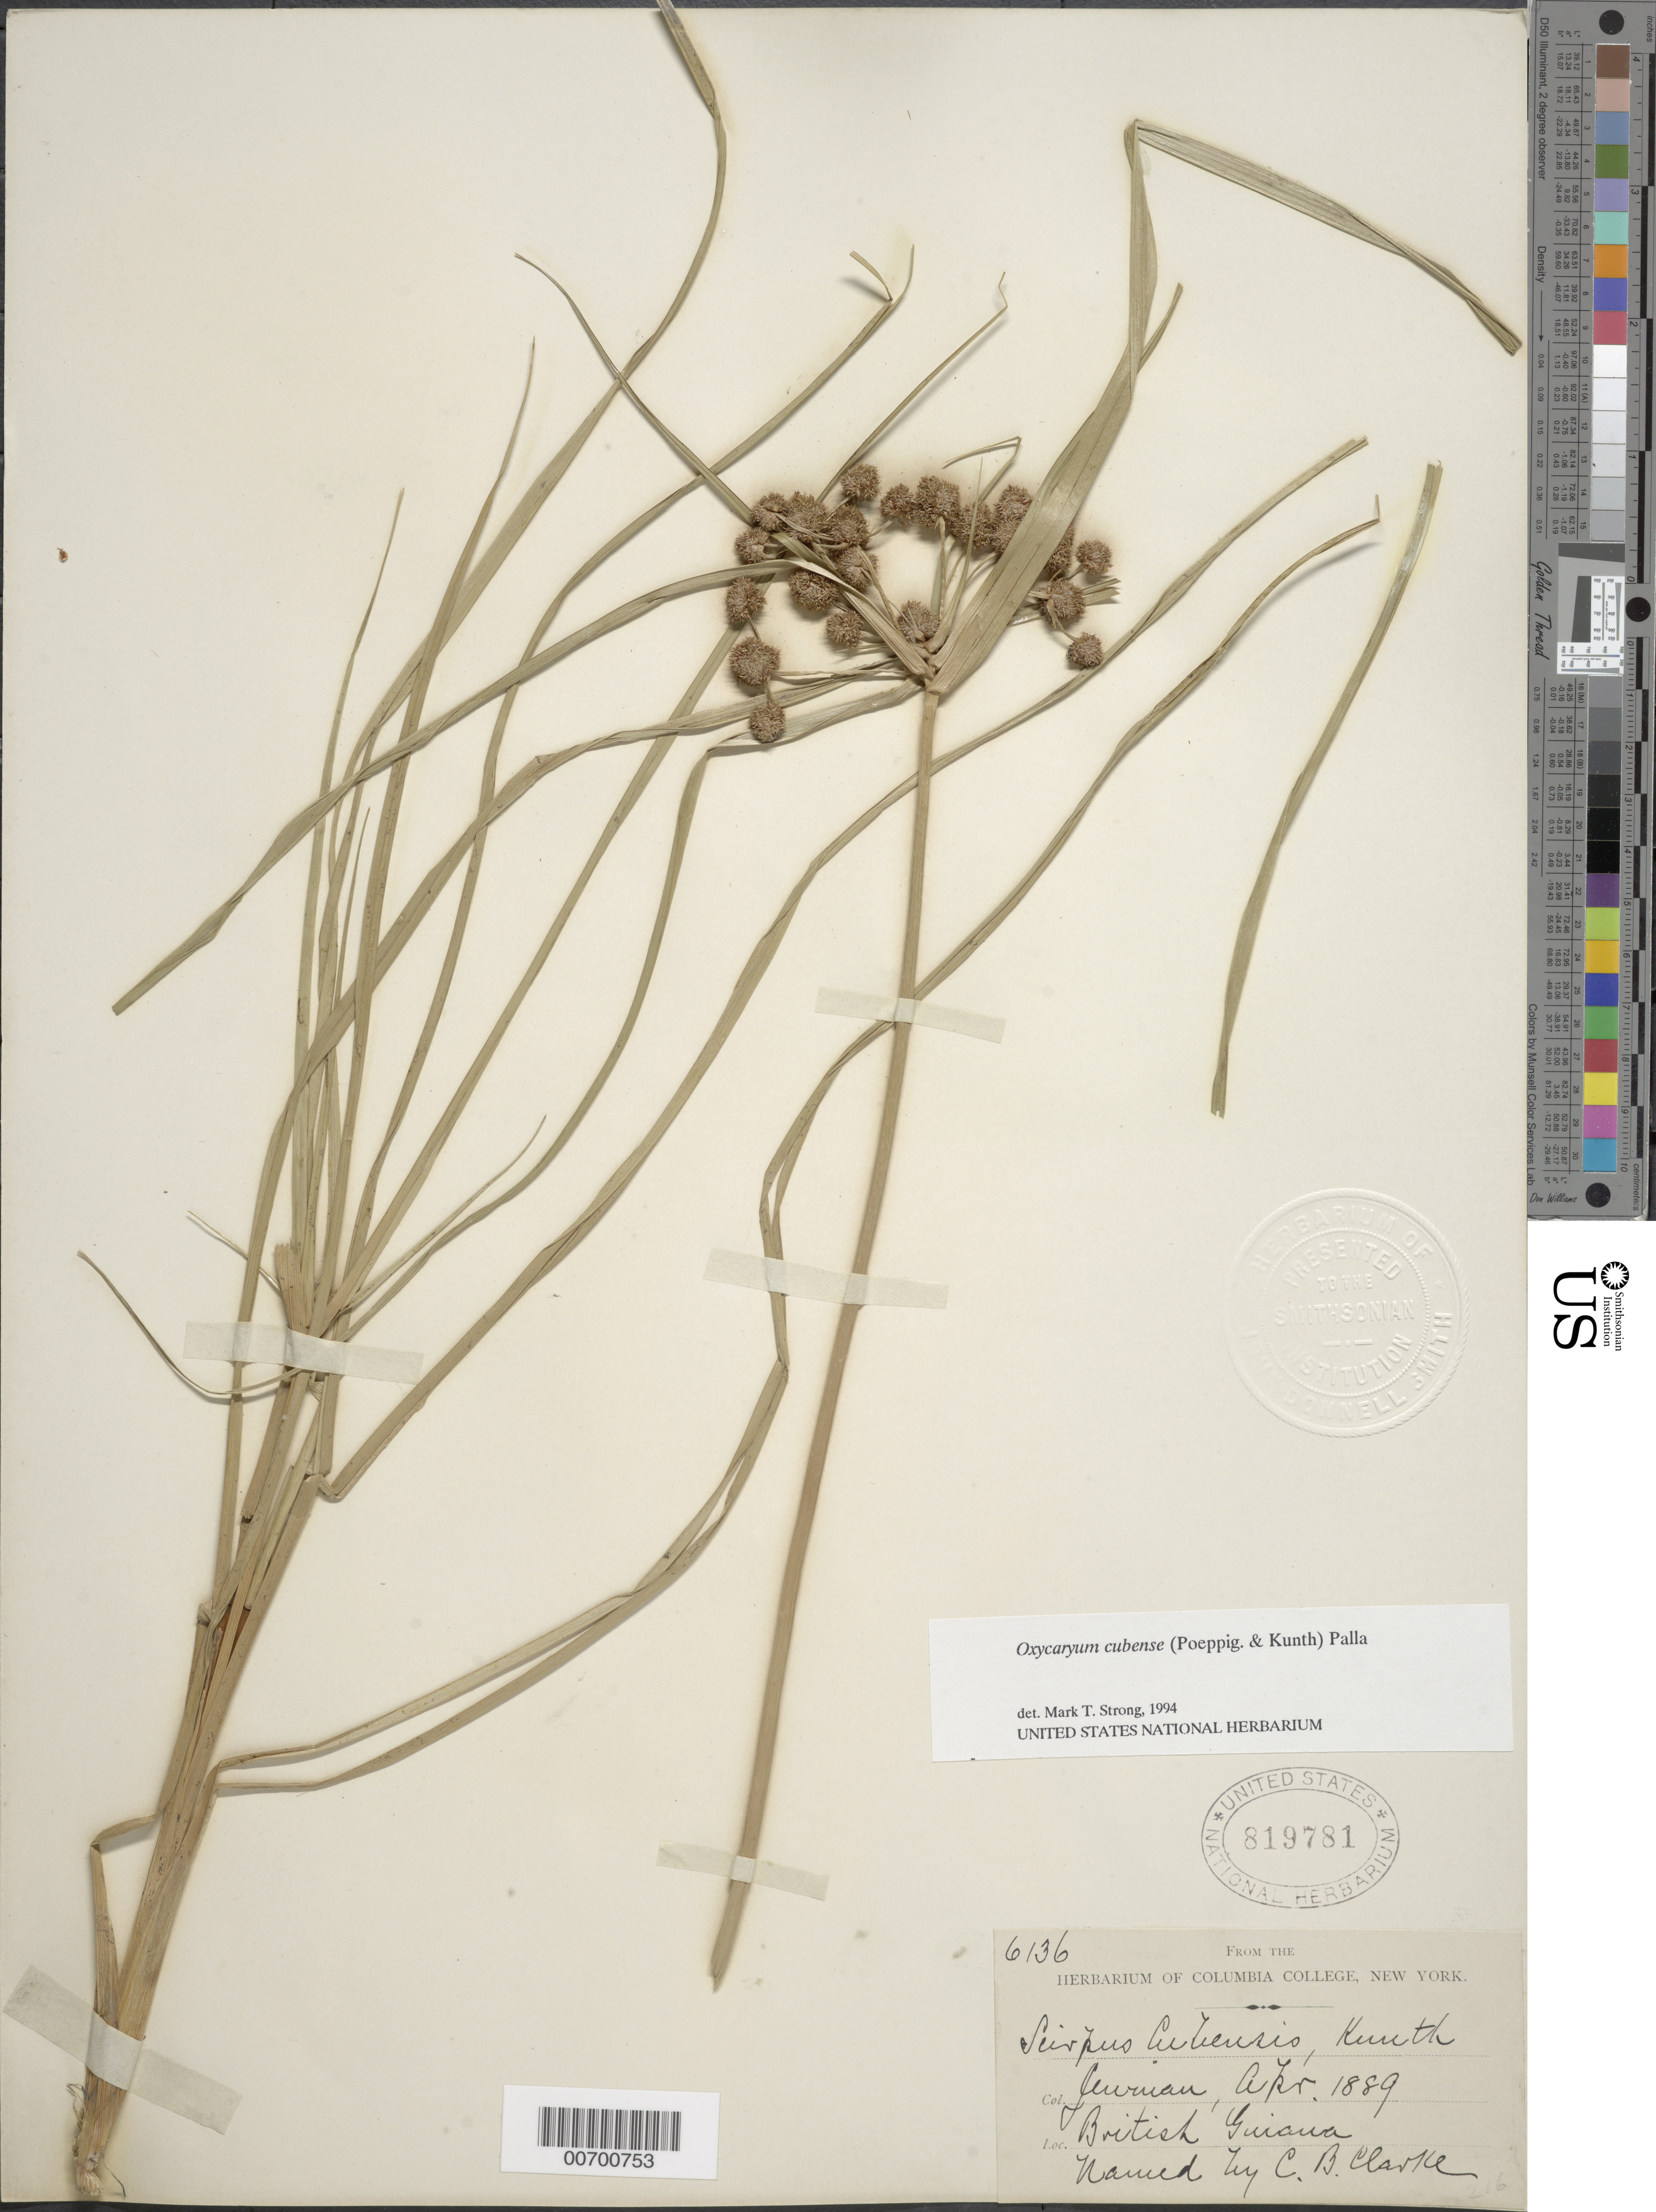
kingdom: Plantae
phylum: Tracheophyta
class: Liliopsida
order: Poales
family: Cyperaceae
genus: Cyperus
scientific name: Cyperus blepharoleptos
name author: Steud.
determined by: Strong, M. T., (US), Smithsonian Institution - National Museum of Natural History (UNITED STATES)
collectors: G. S. Jenman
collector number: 6136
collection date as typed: April 1889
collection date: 1889-04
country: Guyana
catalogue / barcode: US 819781